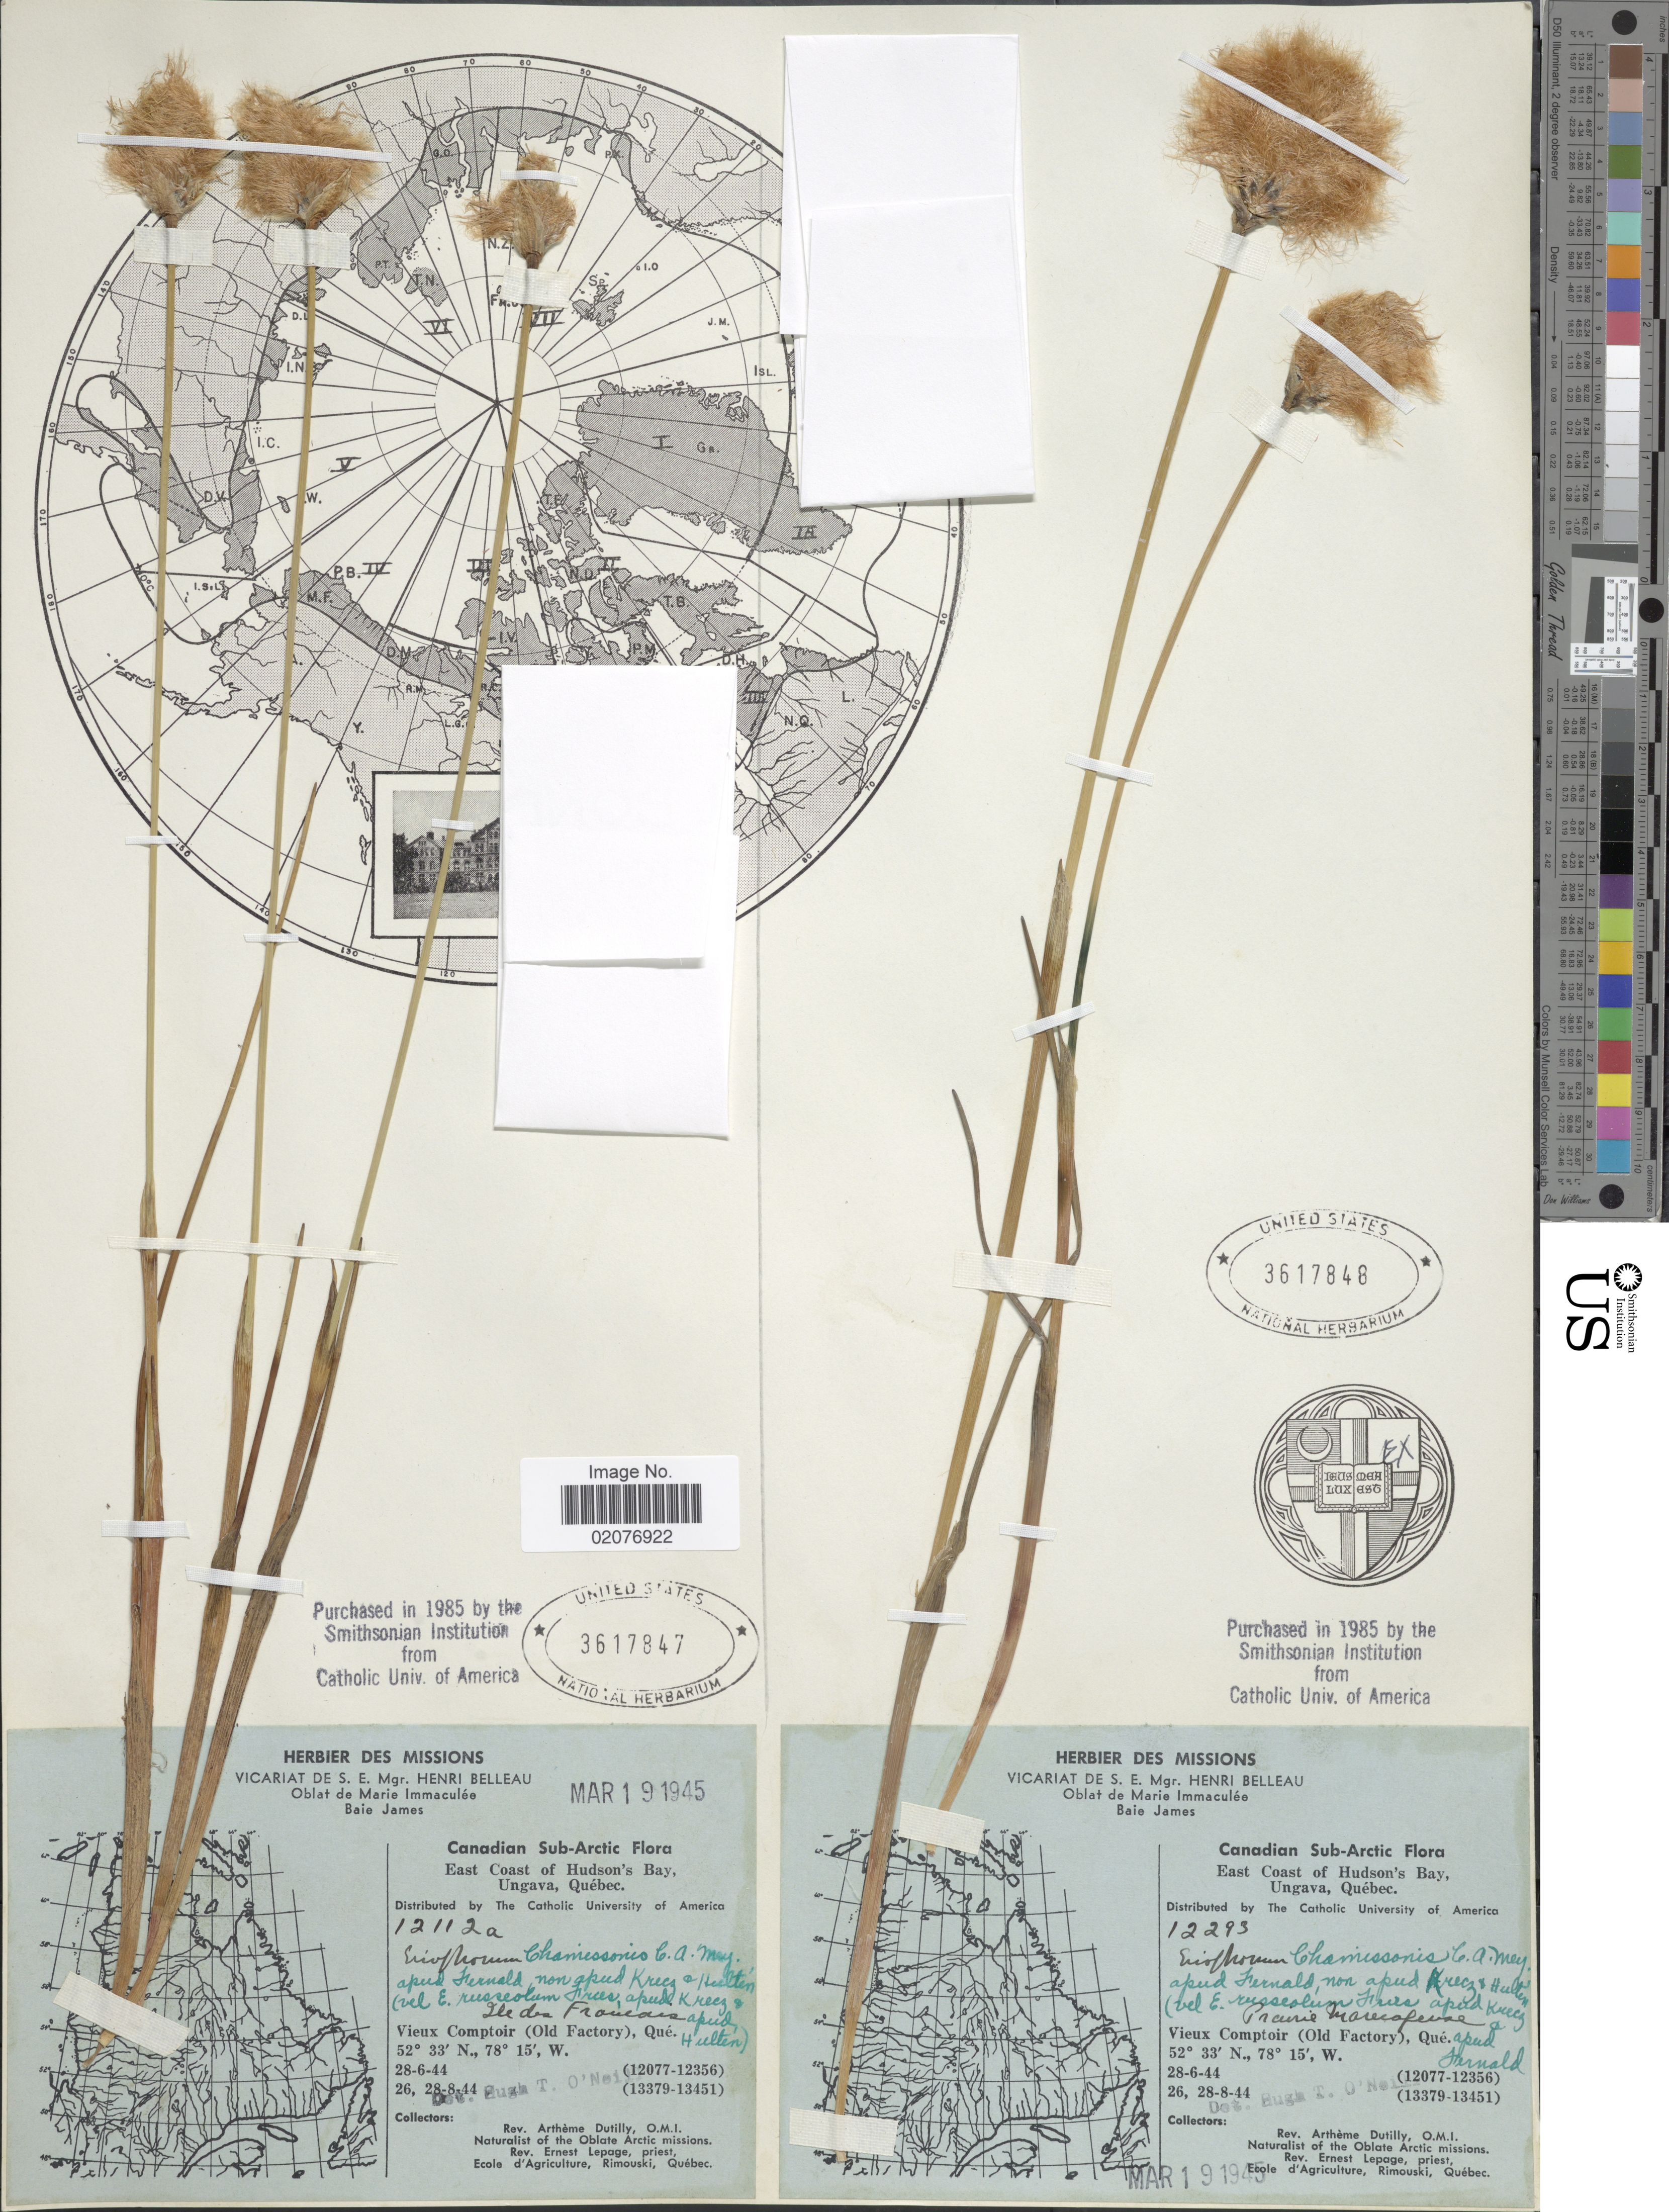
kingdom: Plantae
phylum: Tracheophyta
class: Liliopsida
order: Poales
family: Cyperaceae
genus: Eriophorum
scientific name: Eriophorum chamissonis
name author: C.A. Mey.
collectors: A. Dutilly & E. Lepage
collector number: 12112a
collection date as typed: Transcribed d/m/y: 28/6/44 to 28/8/44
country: Canada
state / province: Quebec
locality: Canadian Sub-Arctic, East Coast of Hudson's Bay, Ungava, Ile des Francais, Vieux Comptoir (Old Factory)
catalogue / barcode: US 3617847